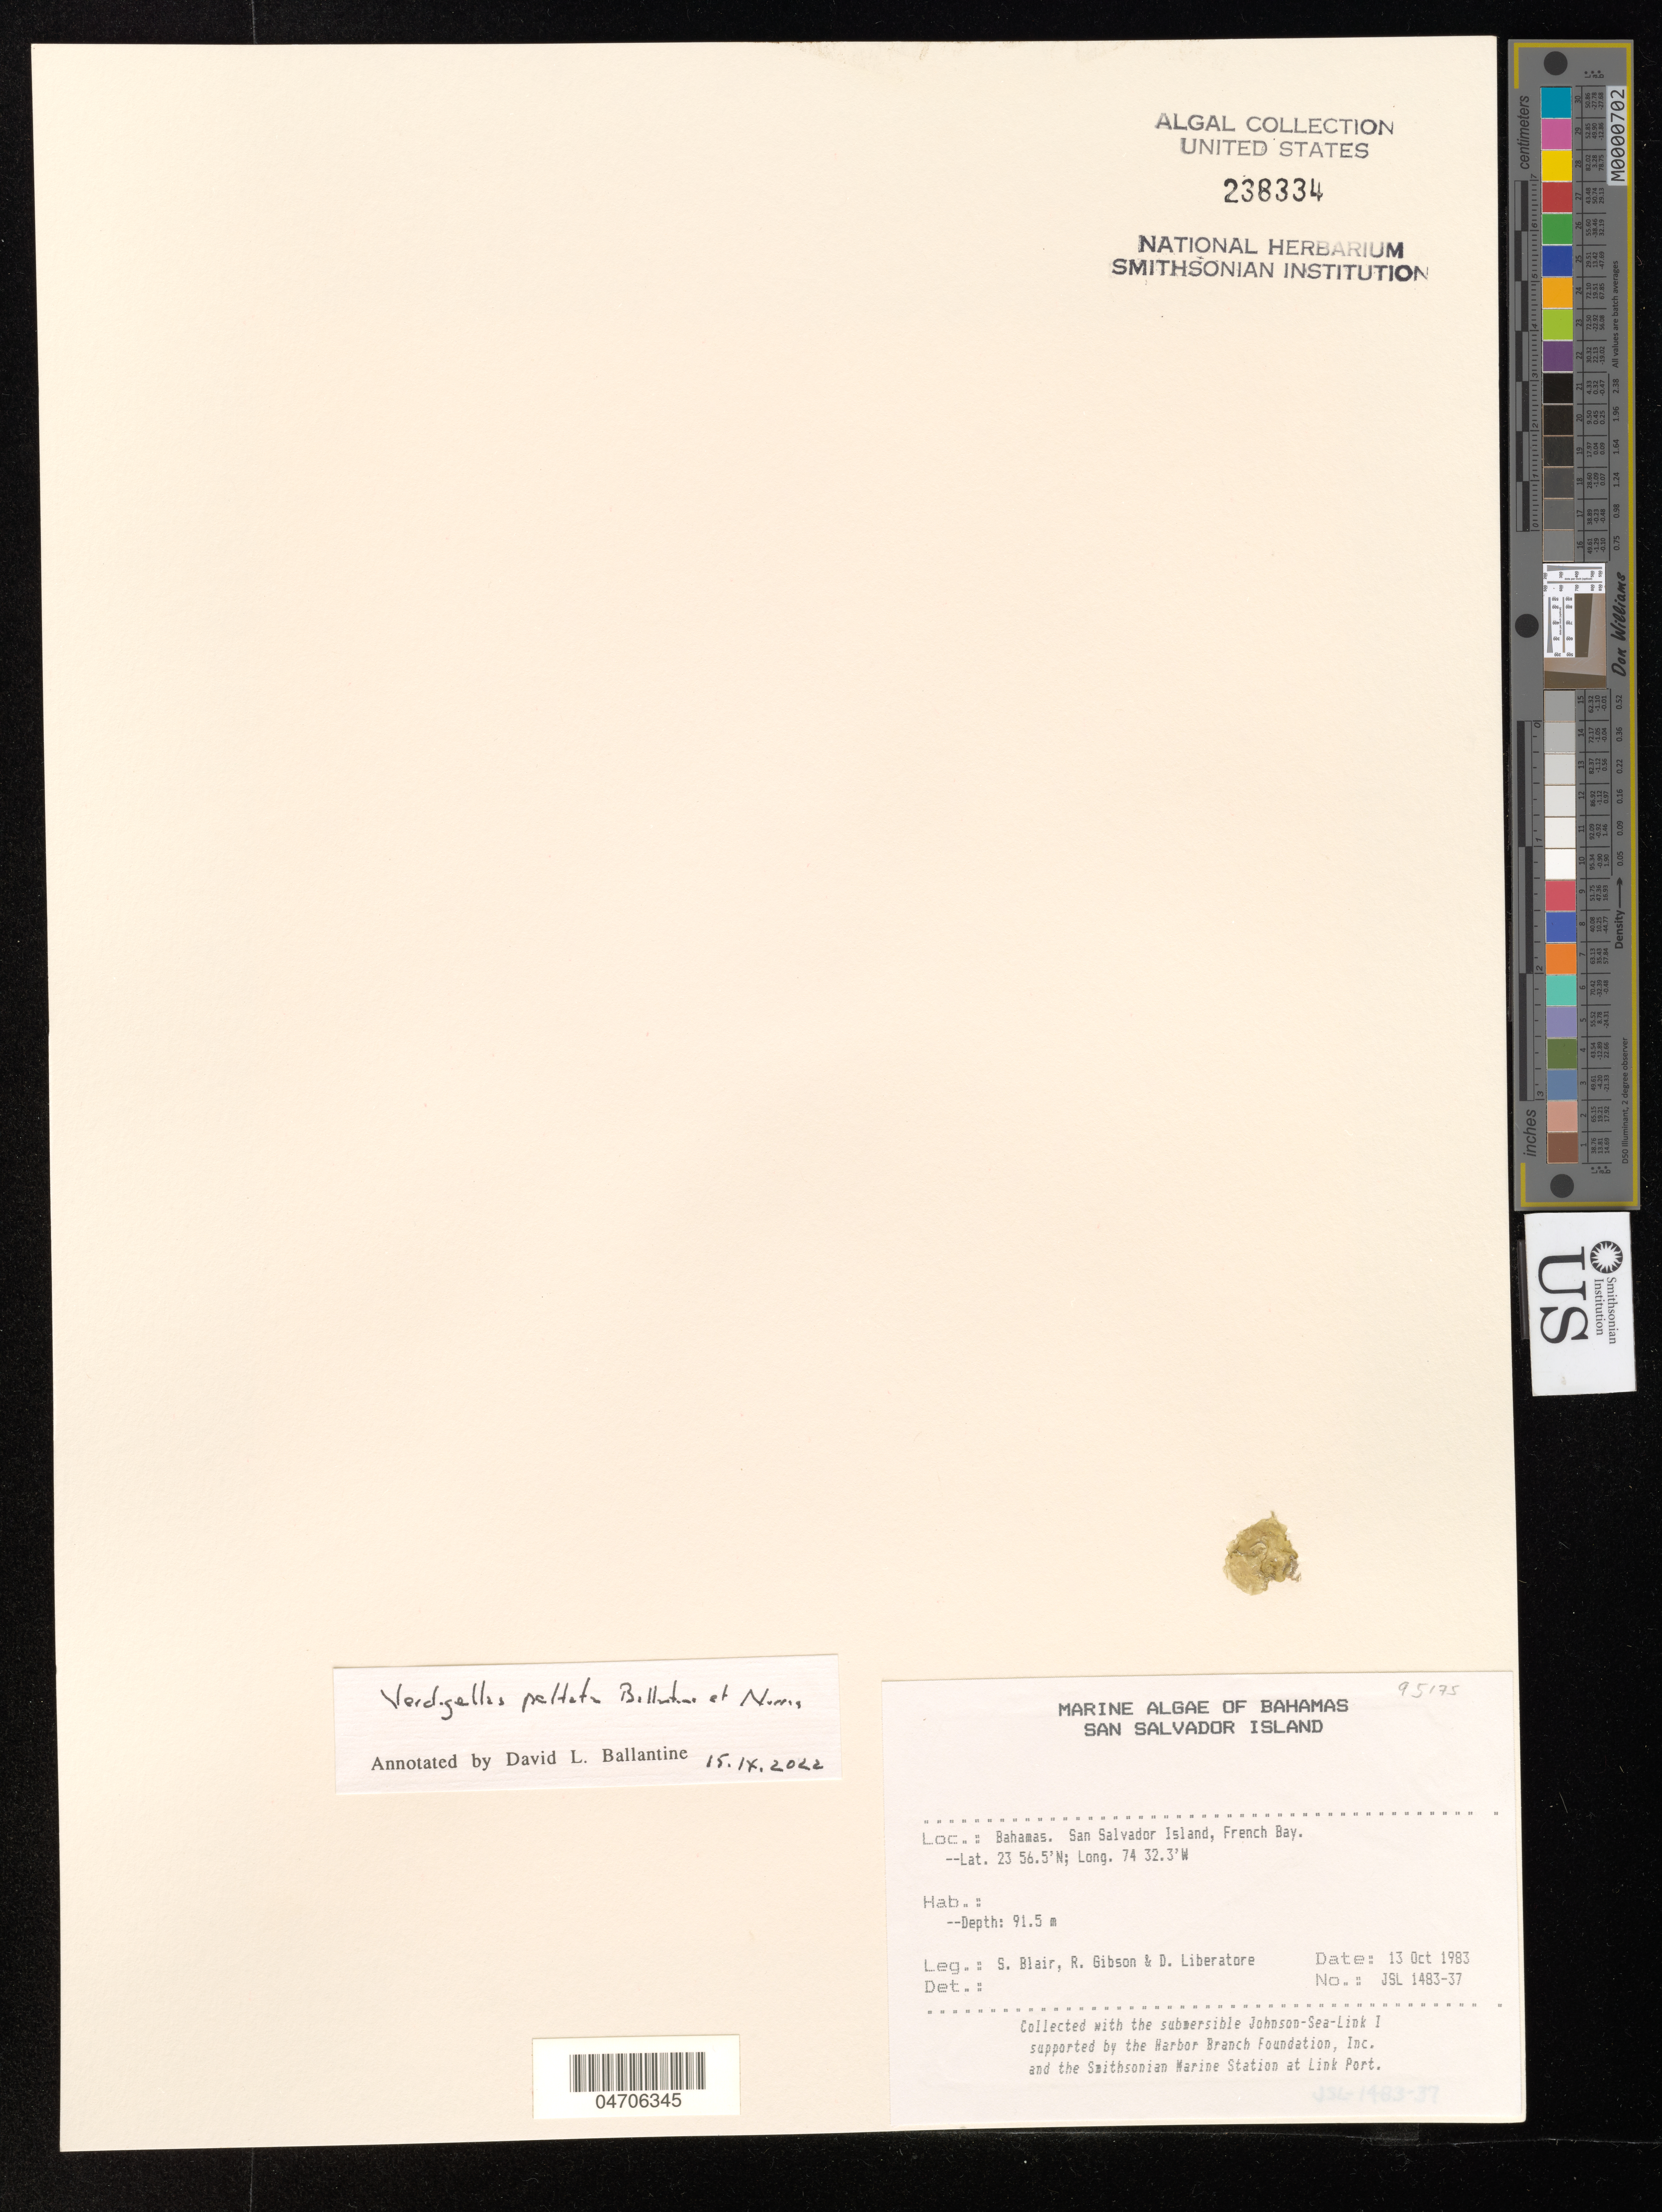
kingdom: Plantae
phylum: Chlorophyta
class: Prasinophyceae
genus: Verdigellas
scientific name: Verdigellas peltata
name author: D.L. Ballant. & J.N. Norris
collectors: S. M. Blair, R. Gibson & D. Liberatore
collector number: JSL1483-37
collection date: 1983-10-13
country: Bahamas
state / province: San Salvador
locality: San Salvador Island, French Bay.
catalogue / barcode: US 238334